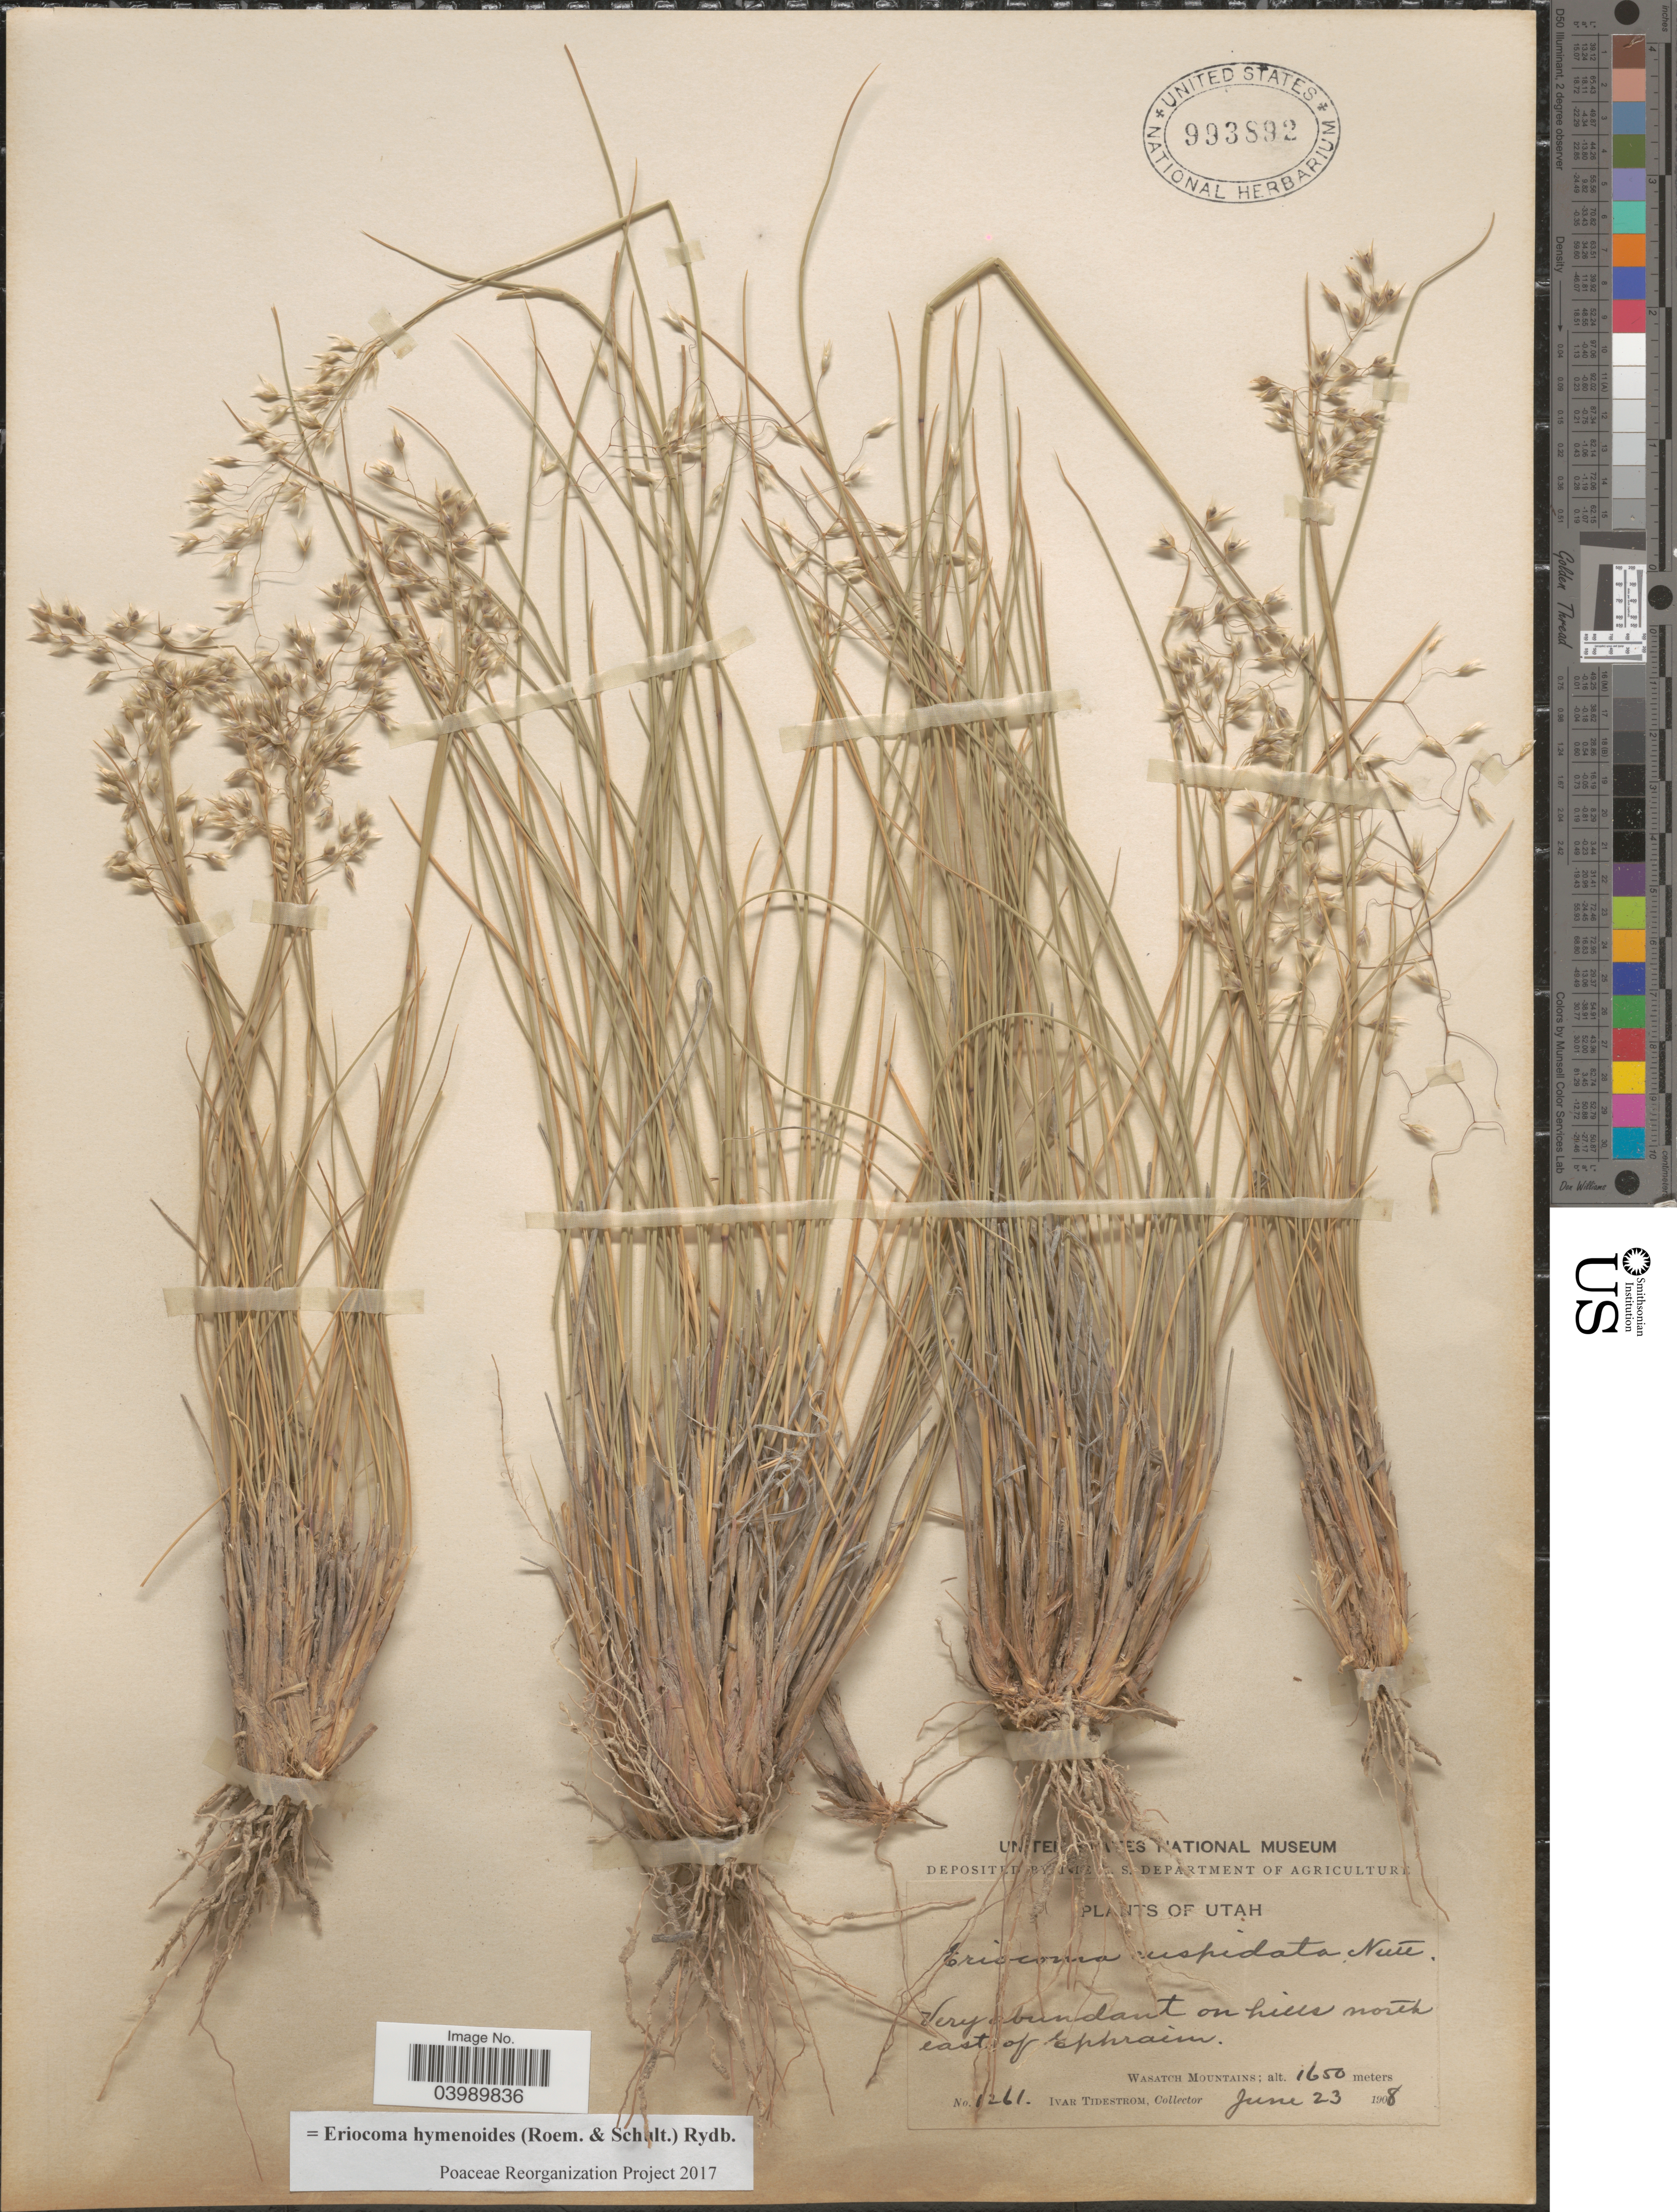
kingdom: Plantae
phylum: Tracheophyta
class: Liliopsida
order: Poales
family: Poaceae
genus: Eriocoma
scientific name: Eriocoma hymenoides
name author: (Roem. & Schult.) Rydb.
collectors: I. F. Tidestrom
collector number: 1261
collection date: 1908-06-23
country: United States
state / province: Utah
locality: Very abundant on hills north east of Ephraim. Wasatch Mountains.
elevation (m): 1650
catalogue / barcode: US 993892